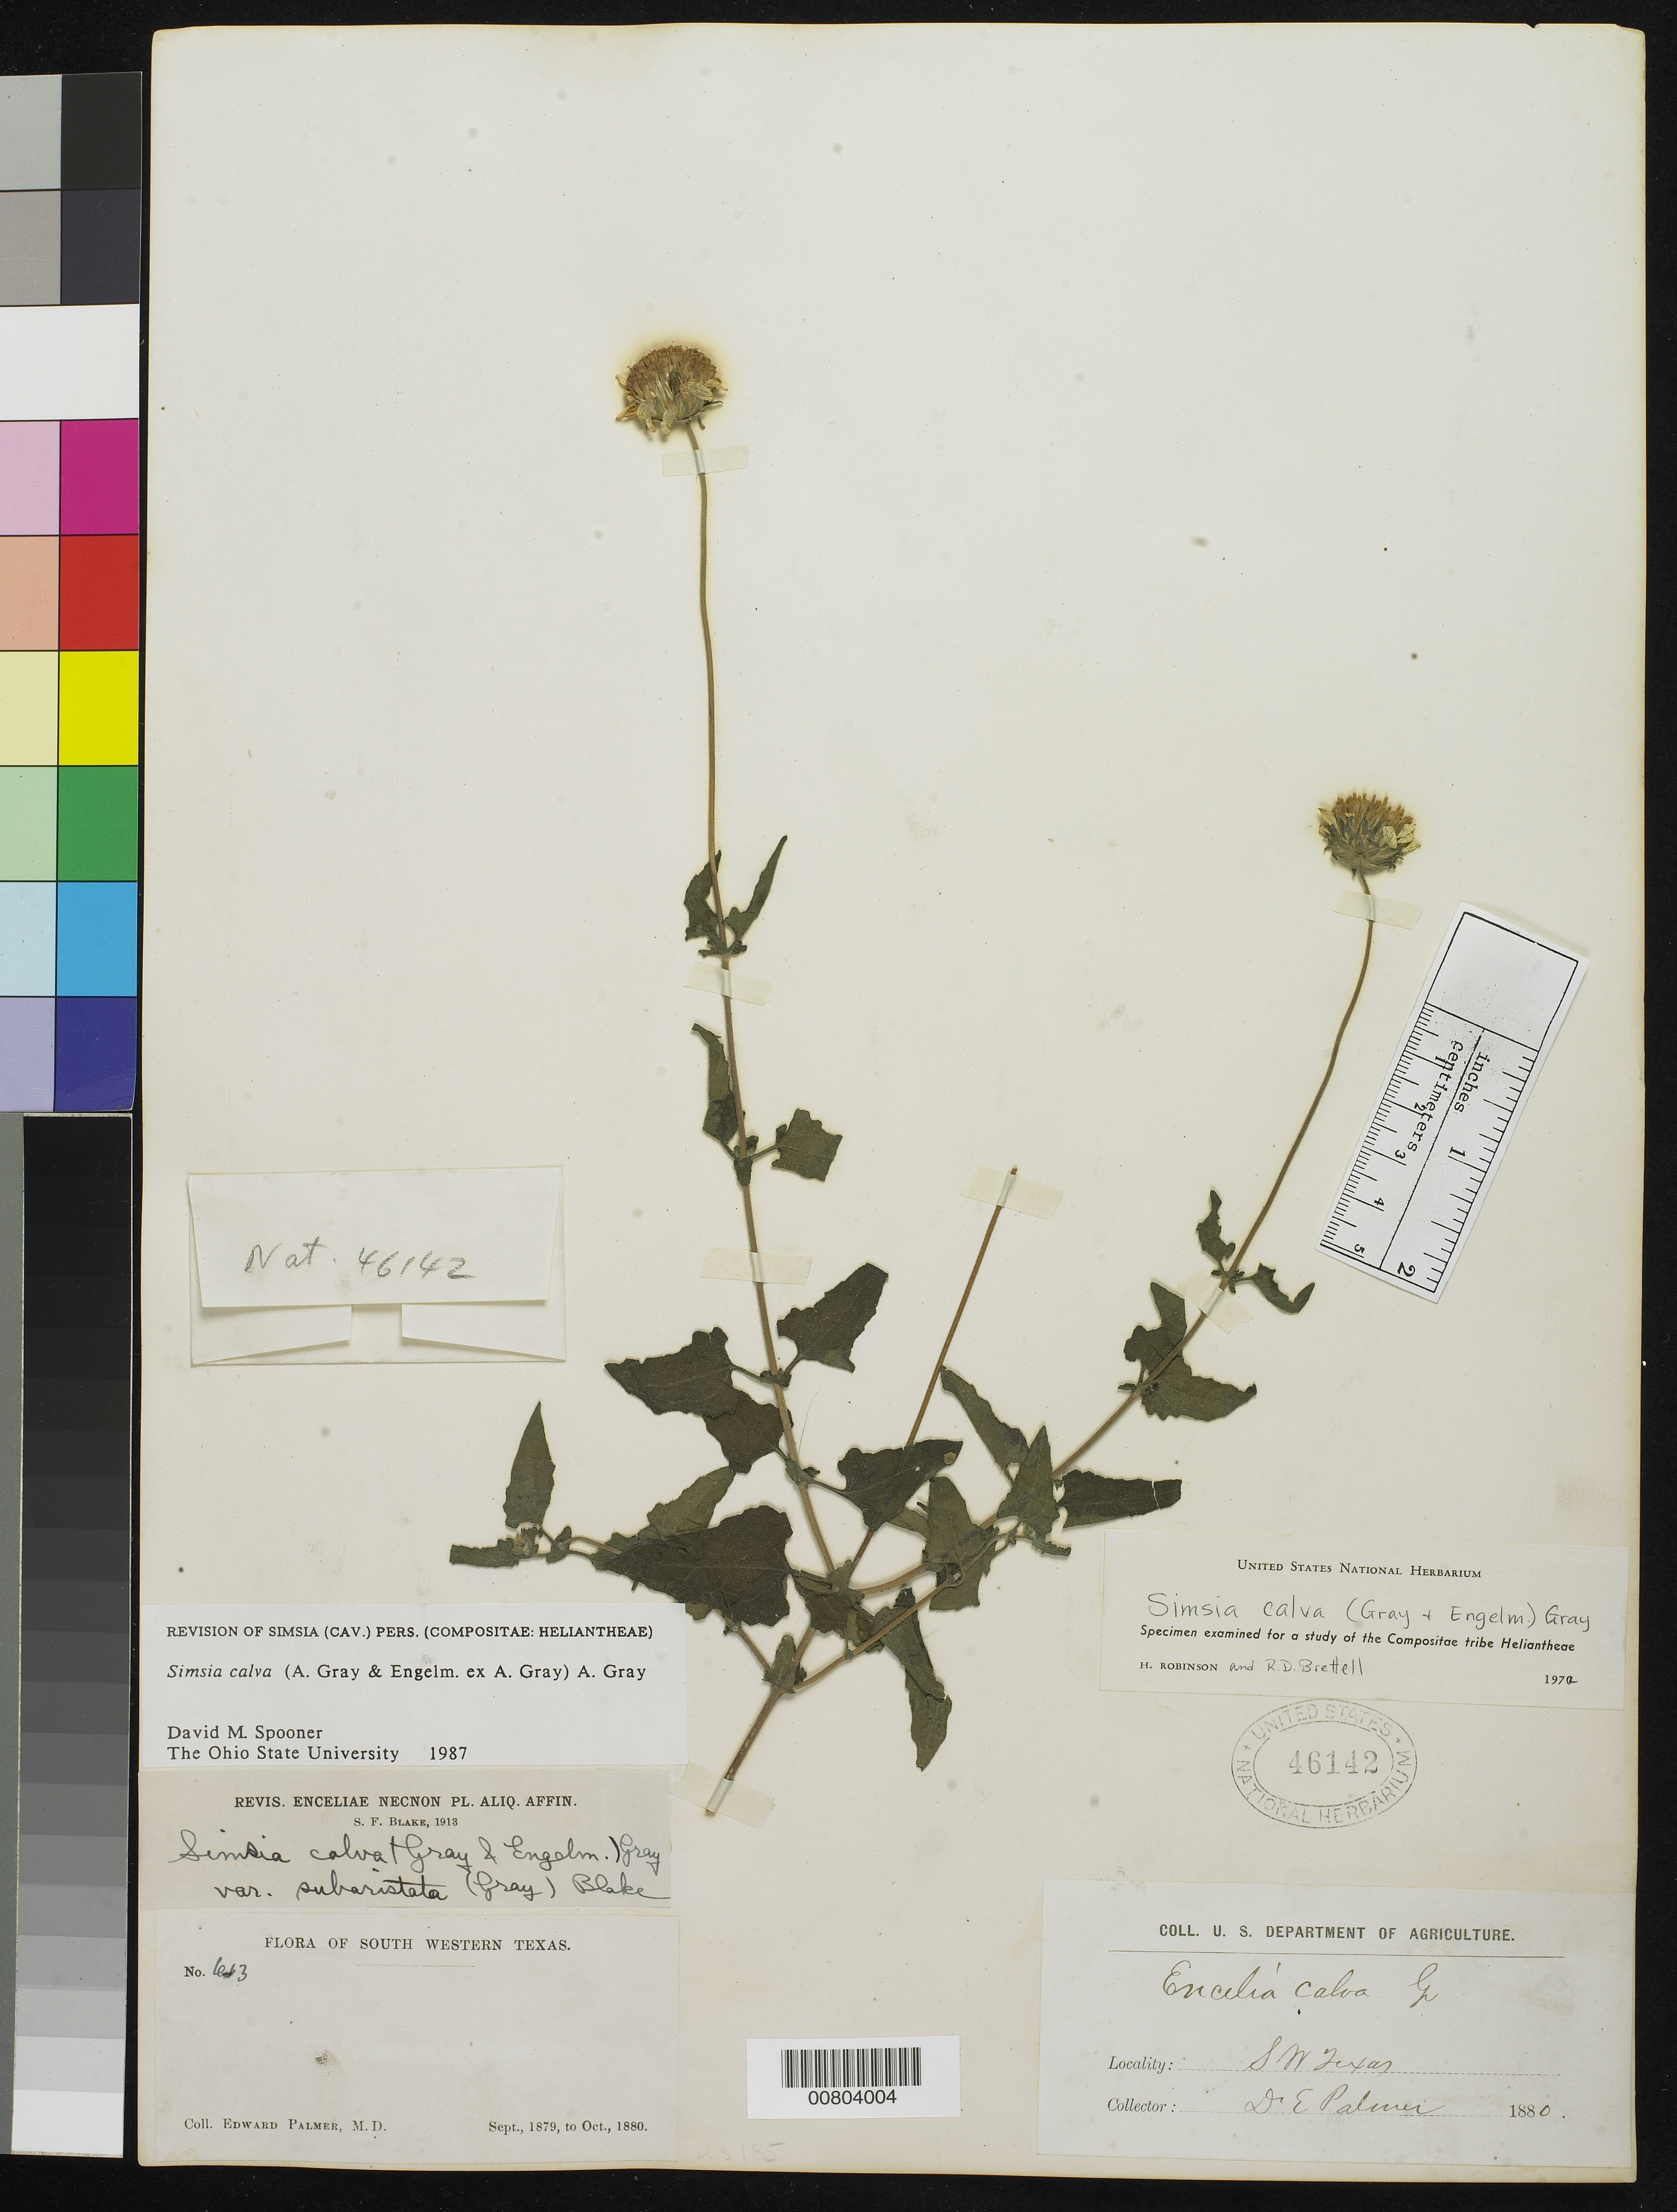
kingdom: Plantae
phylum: Tracheophyta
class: Magnoliopsida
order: Asterales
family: Asteraceae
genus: Simsia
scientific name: Simsia calva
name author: A. Gray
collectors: E. Palmer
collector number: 613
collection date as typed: Jan 1880 to -- Oct 1880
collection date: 1880-01/1880-10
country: United States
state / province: Texas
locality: South Western Texas.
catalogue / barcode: US 46142